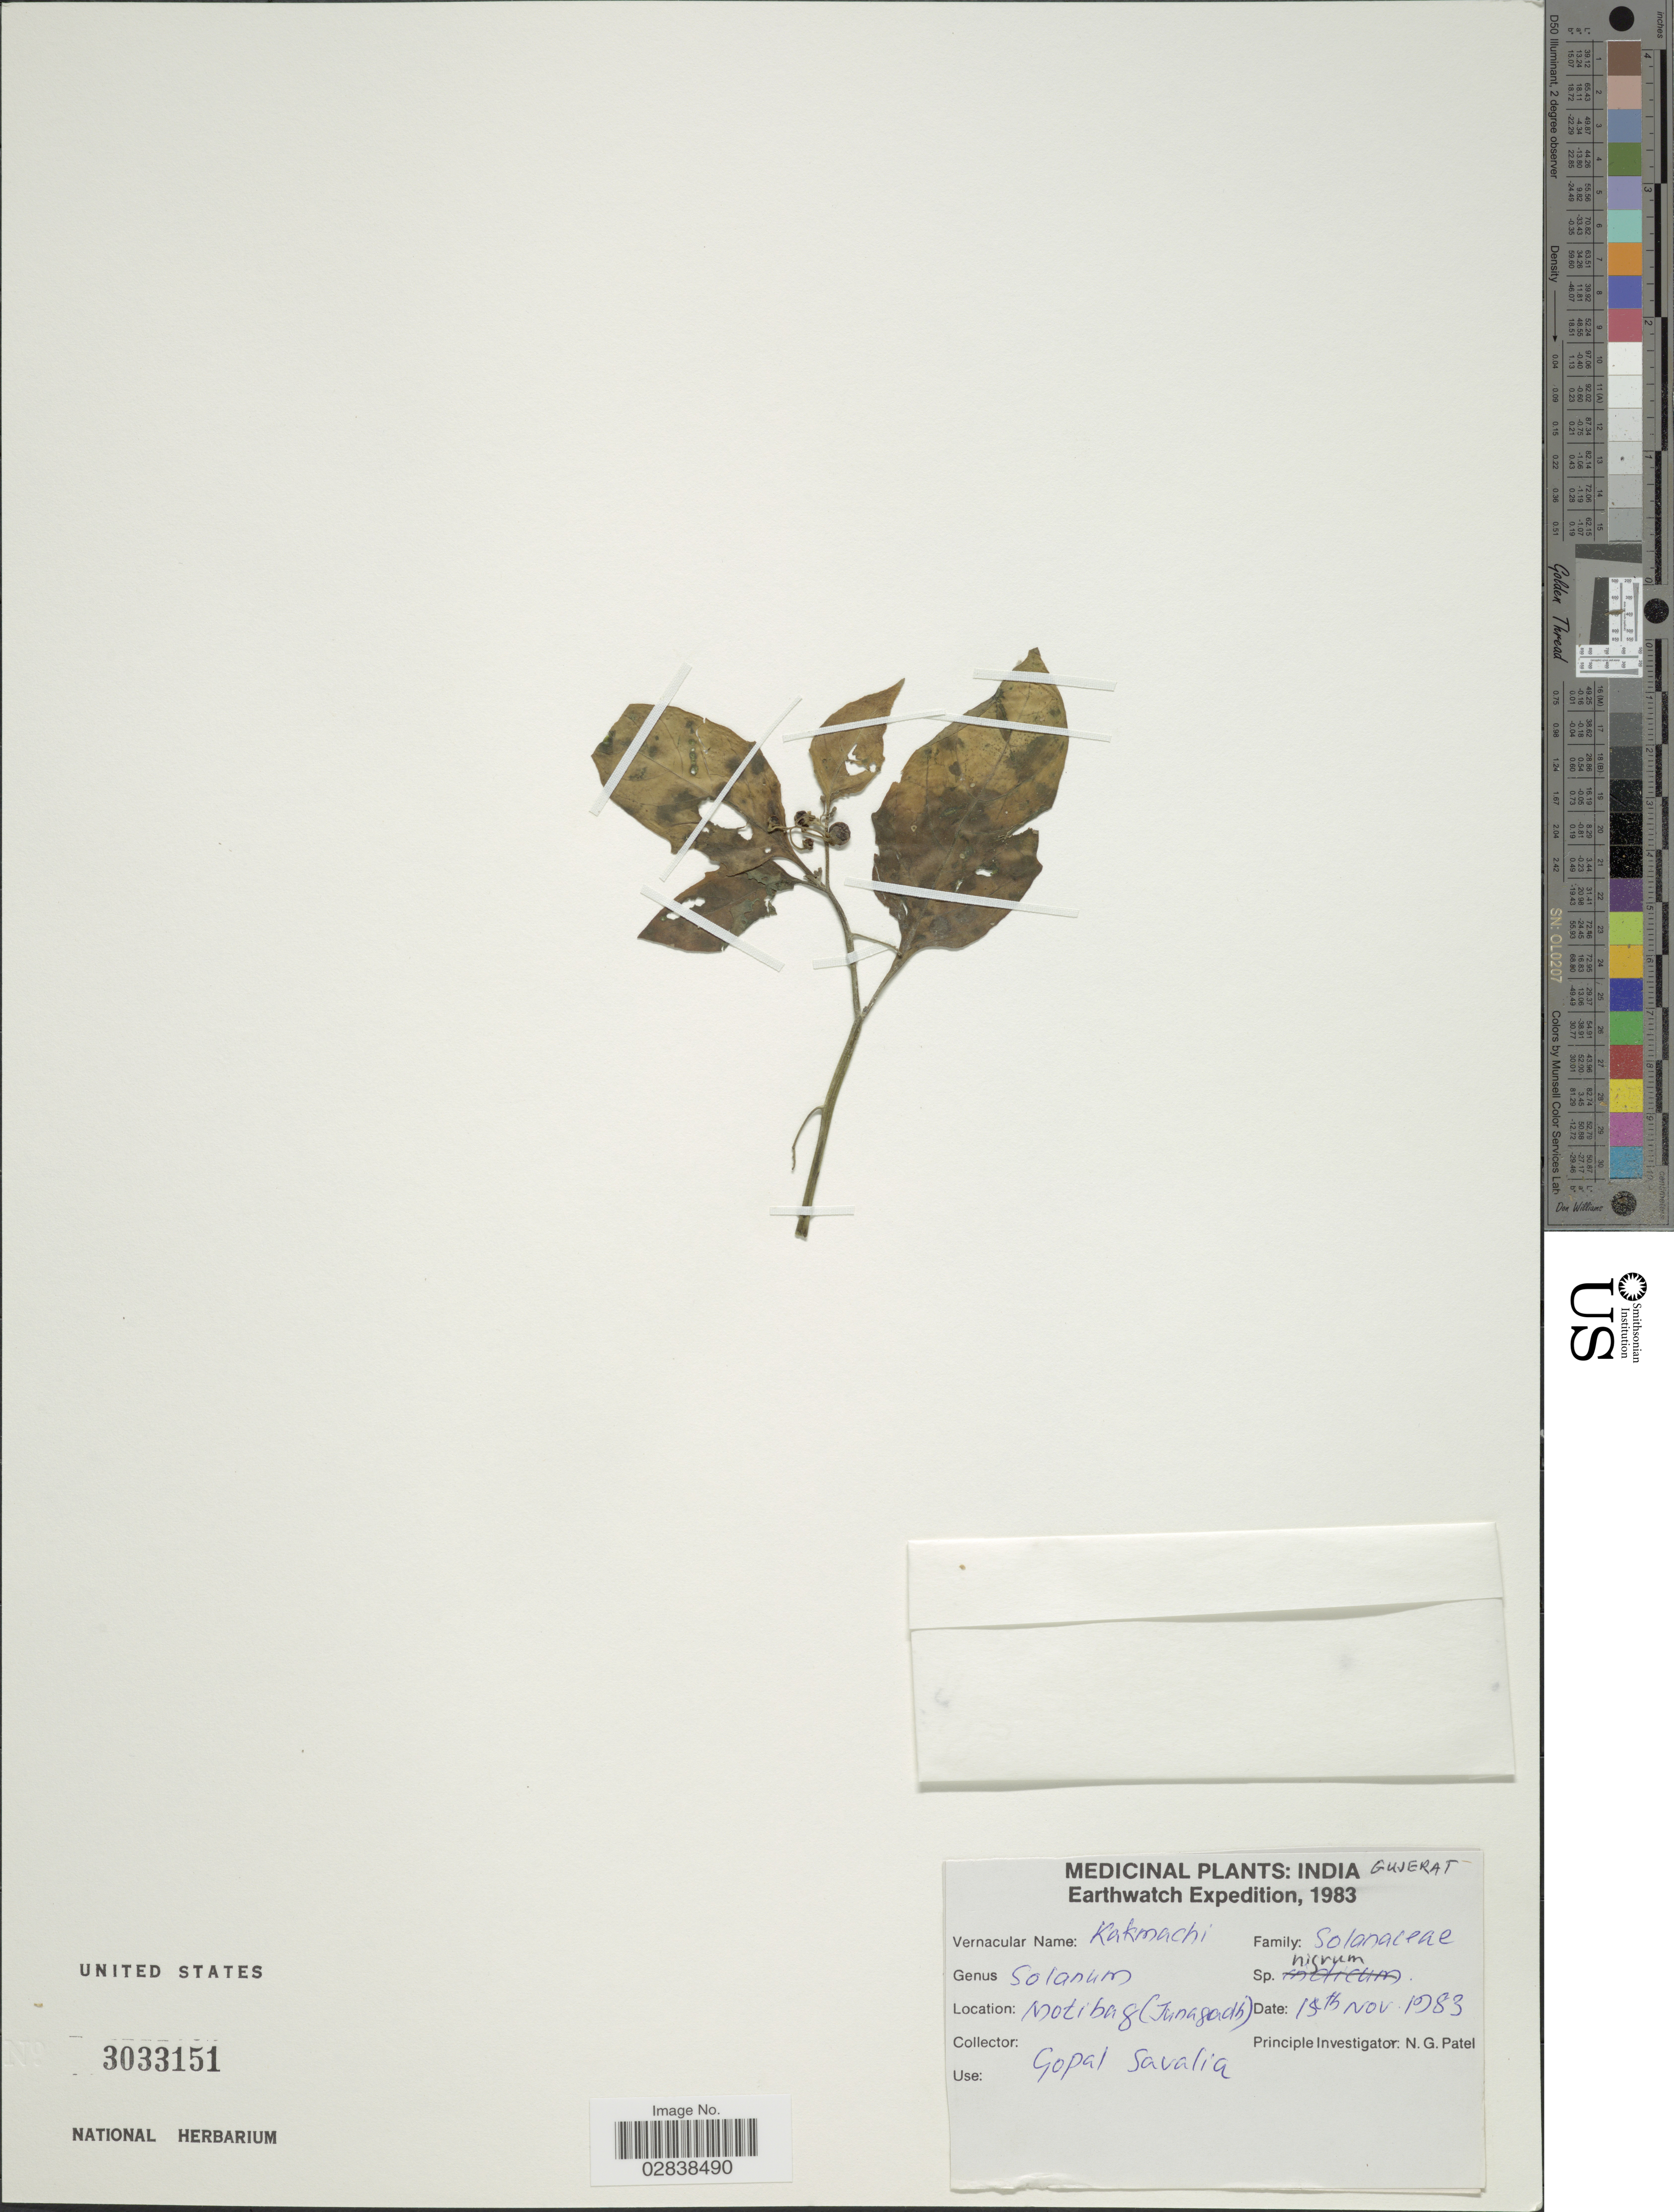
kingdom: Plantae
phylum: Tracheophyta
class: Magnoliopsida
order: Solanales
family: Solanaceae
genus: Solanum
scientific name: Solanum nigrum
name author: L.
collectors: G. Savalia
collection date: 1983-11-15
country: India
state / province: Gujarat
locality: Motibag (Junagadh), Gujerat.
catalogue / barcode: US 3033151